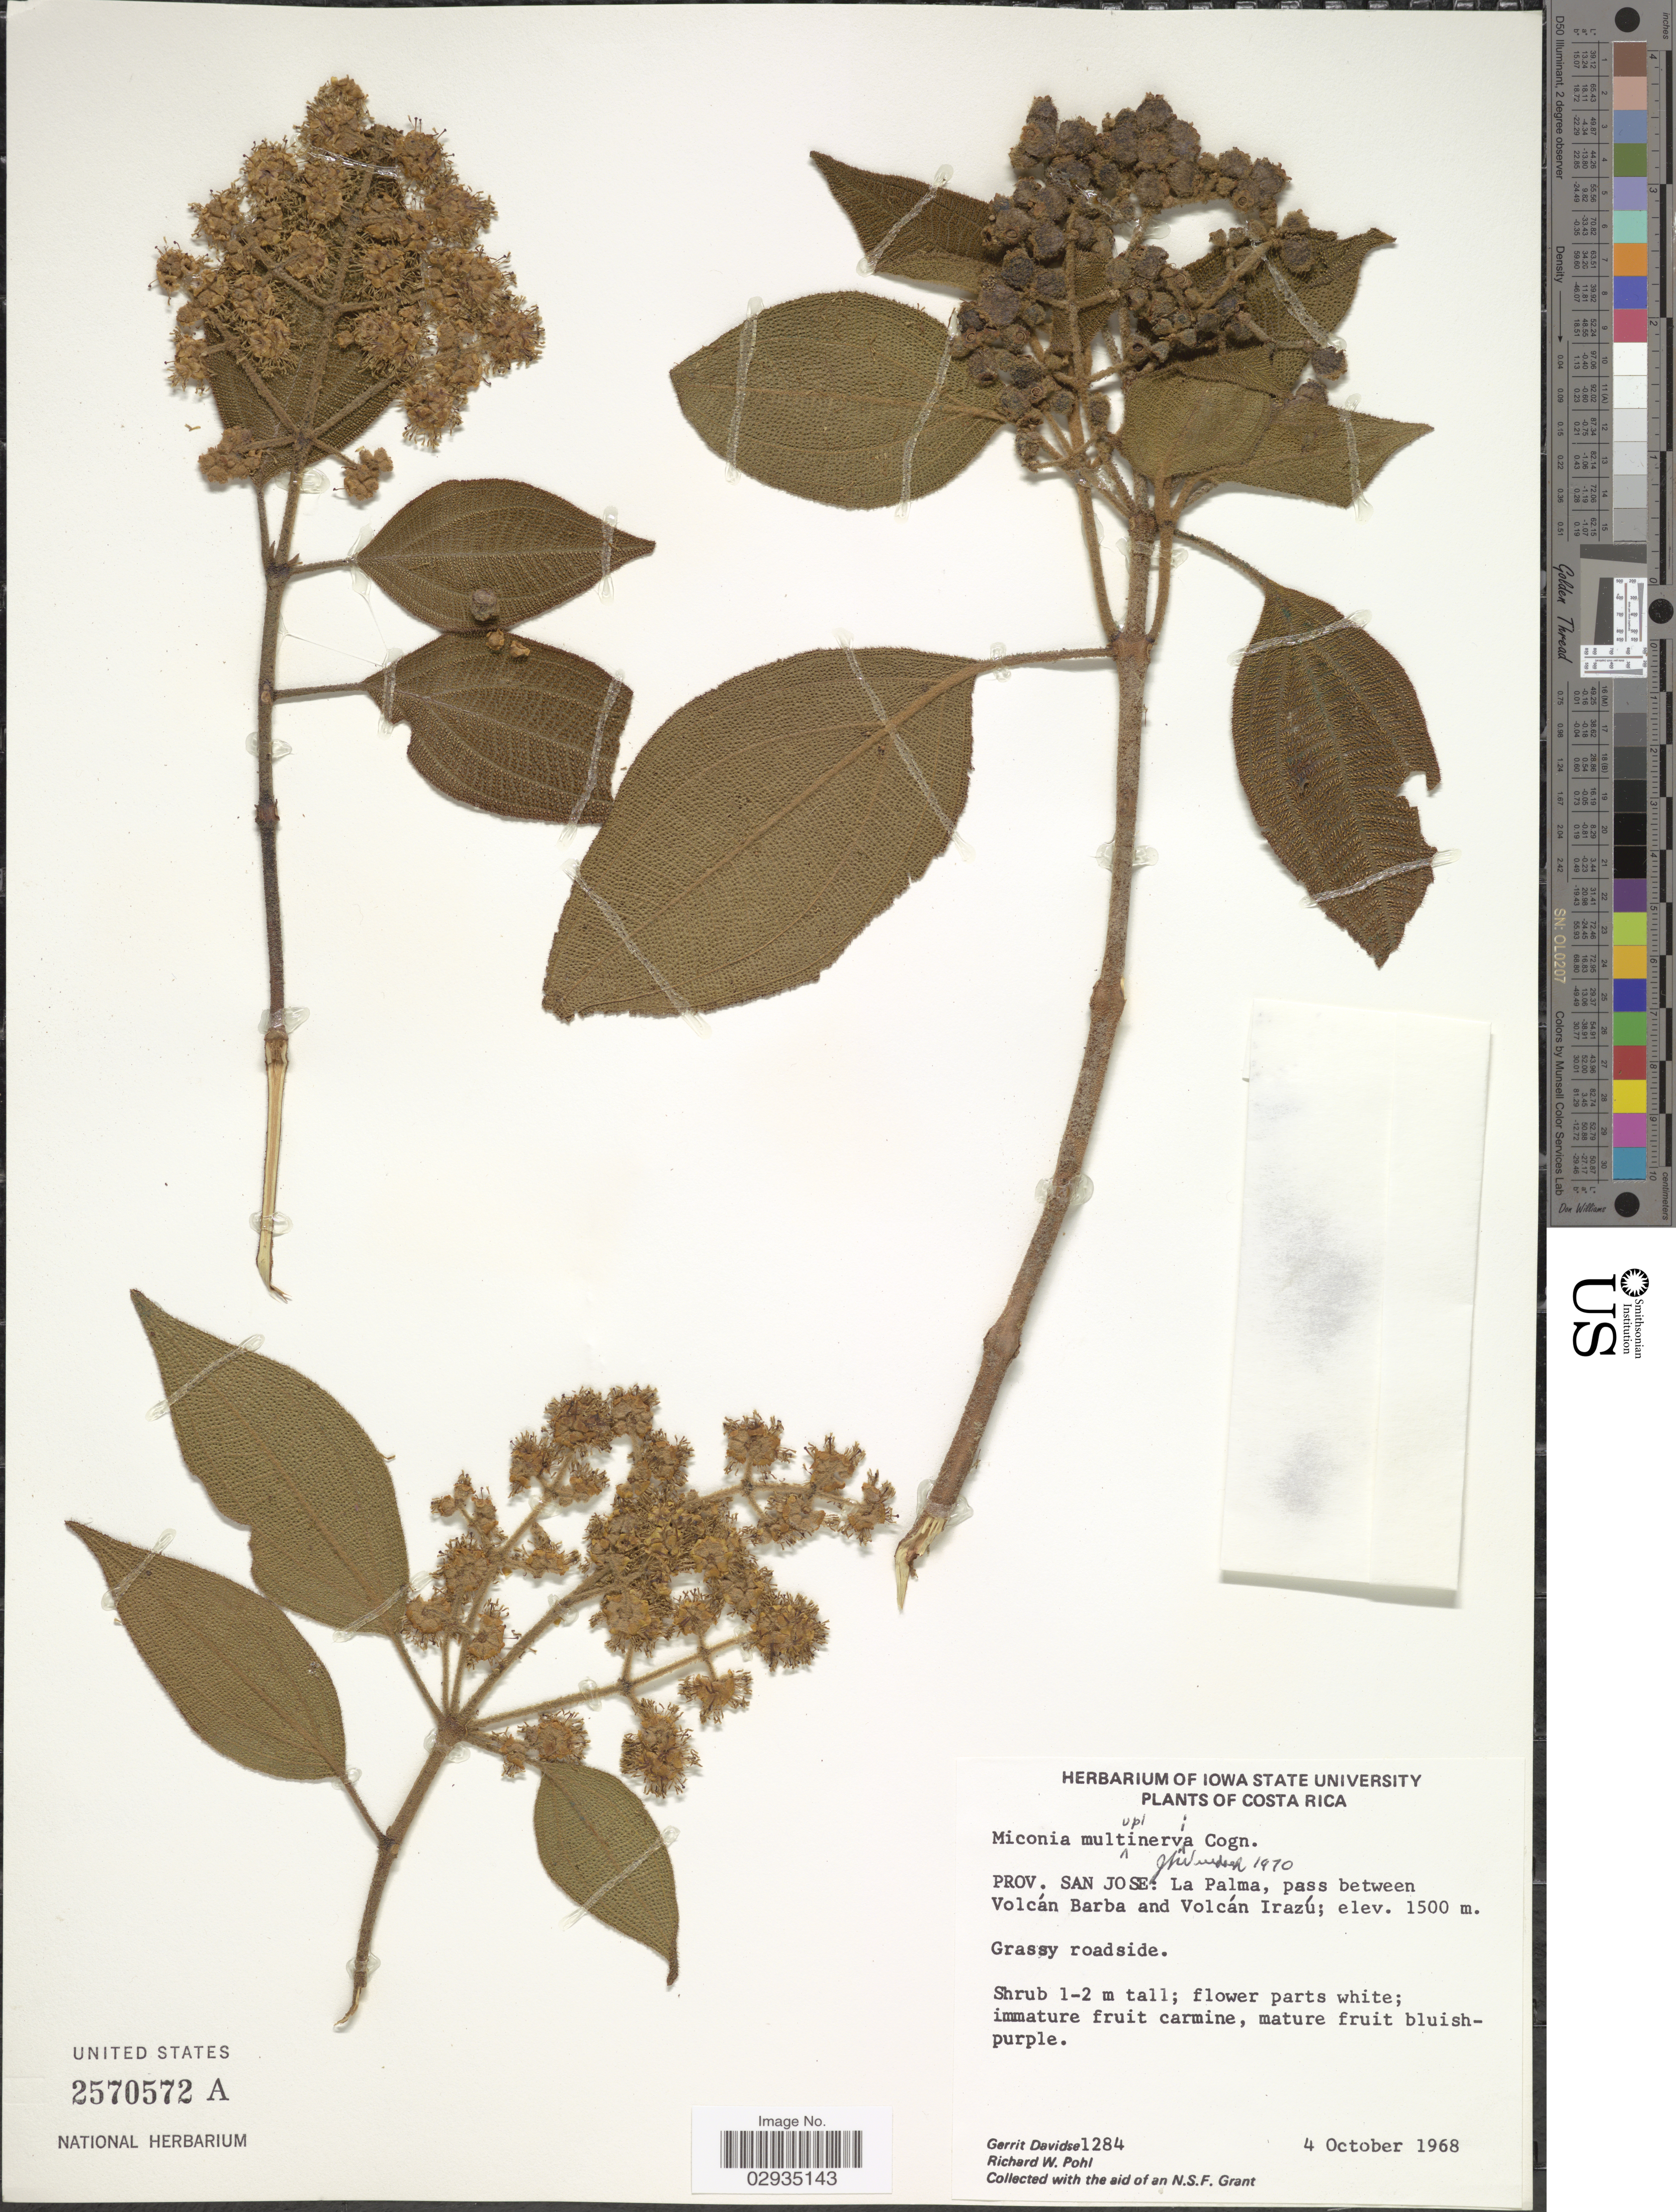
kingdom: Plantae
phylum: Tracheophyta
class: Magnoliopsida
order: Myrtales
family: Melastomataceae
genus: Miconia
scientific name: Miconia multiplinervia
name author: Cogn.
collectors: G. Davidse & R. W. Pohl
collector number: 1284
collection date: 1968-10-04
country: Costa Rica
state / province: San José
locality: La Palma, pass between Volcán Barba and Volcán Irazú. Grassy roadside.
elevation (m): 1500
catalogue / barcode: US 2570572A